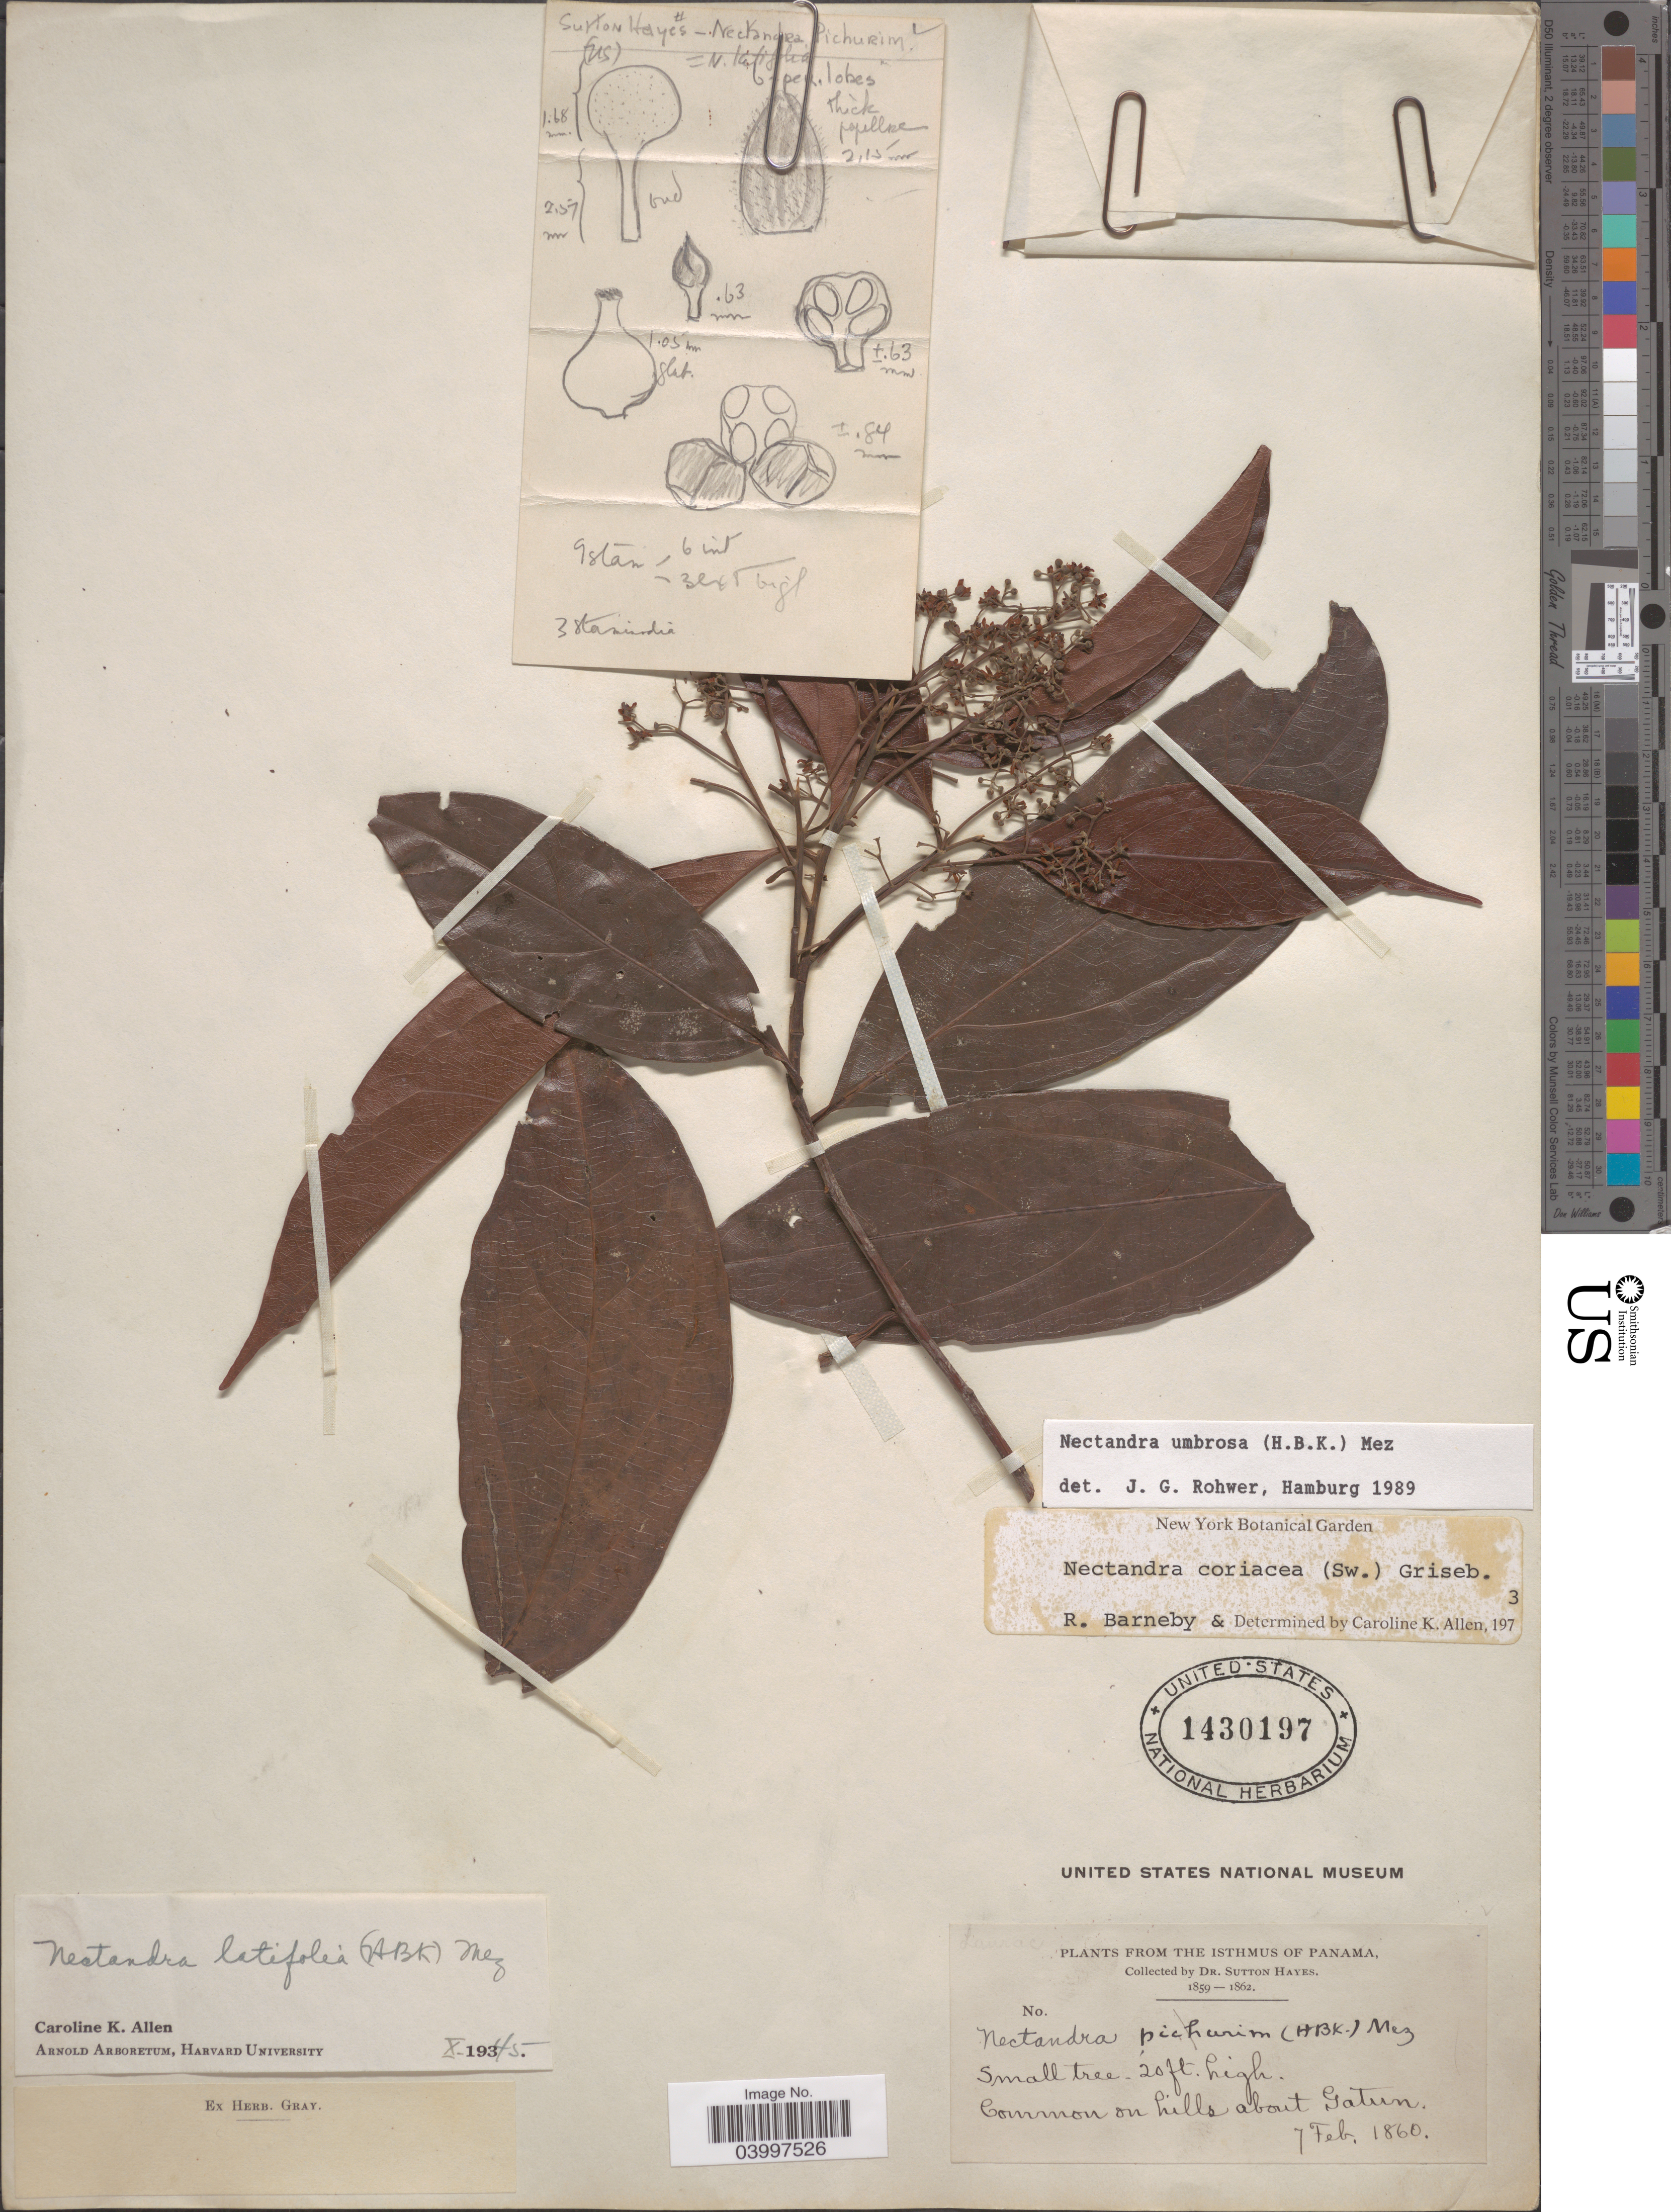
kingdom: Plantae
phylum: Tracheophyta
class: Magnoliopsida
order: Laurales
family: Lauraceae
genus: Nectandra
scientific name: Nectandra umbrosa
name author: (Kunth) Mez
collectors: S. Hayes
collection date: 1860-02-07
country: Panama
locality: From the Isthmus of Panama. On hills about Gatun.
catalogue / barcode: US 1430197